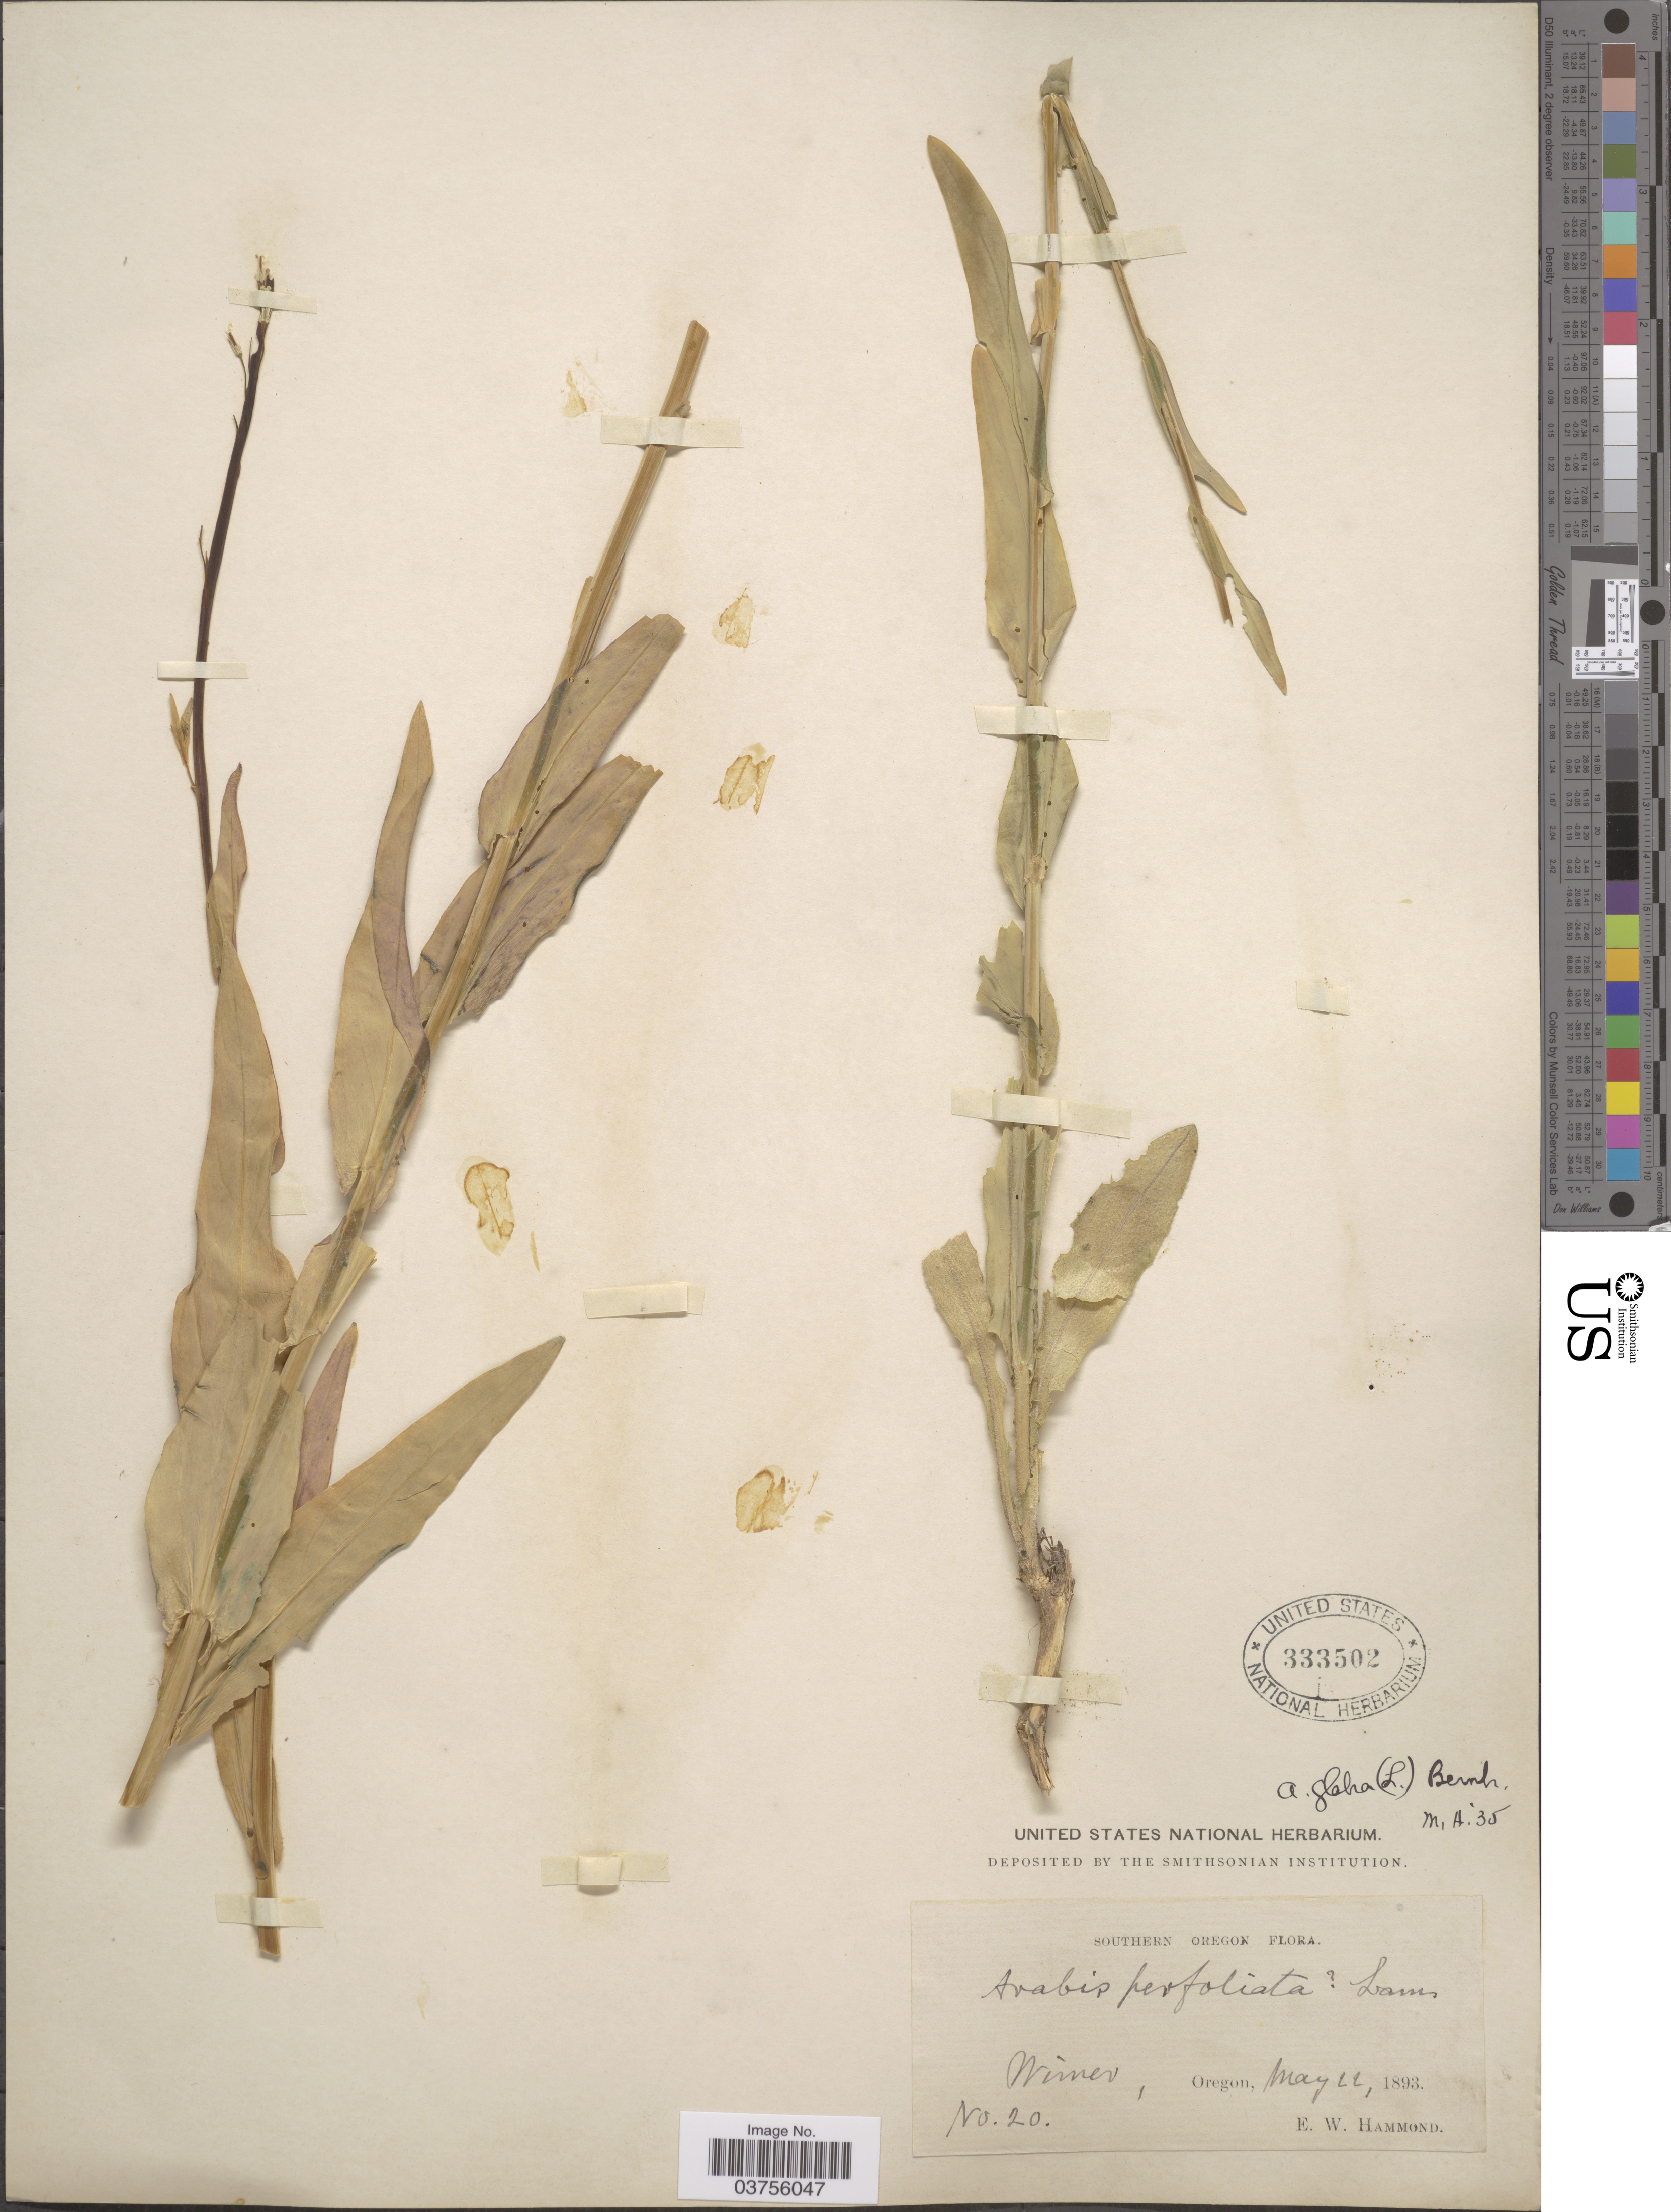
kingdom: Plantae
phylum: Tracheophyta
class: Magnoliopsida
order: Brassicales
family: Brassicaceae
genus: Turritis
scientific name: Turritis glabra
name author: L.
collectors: E. Hammond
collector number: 20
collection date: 1893-05-22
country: United States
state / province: Oregon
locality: Southern Oregon. Wimer.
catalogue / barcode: US 333502